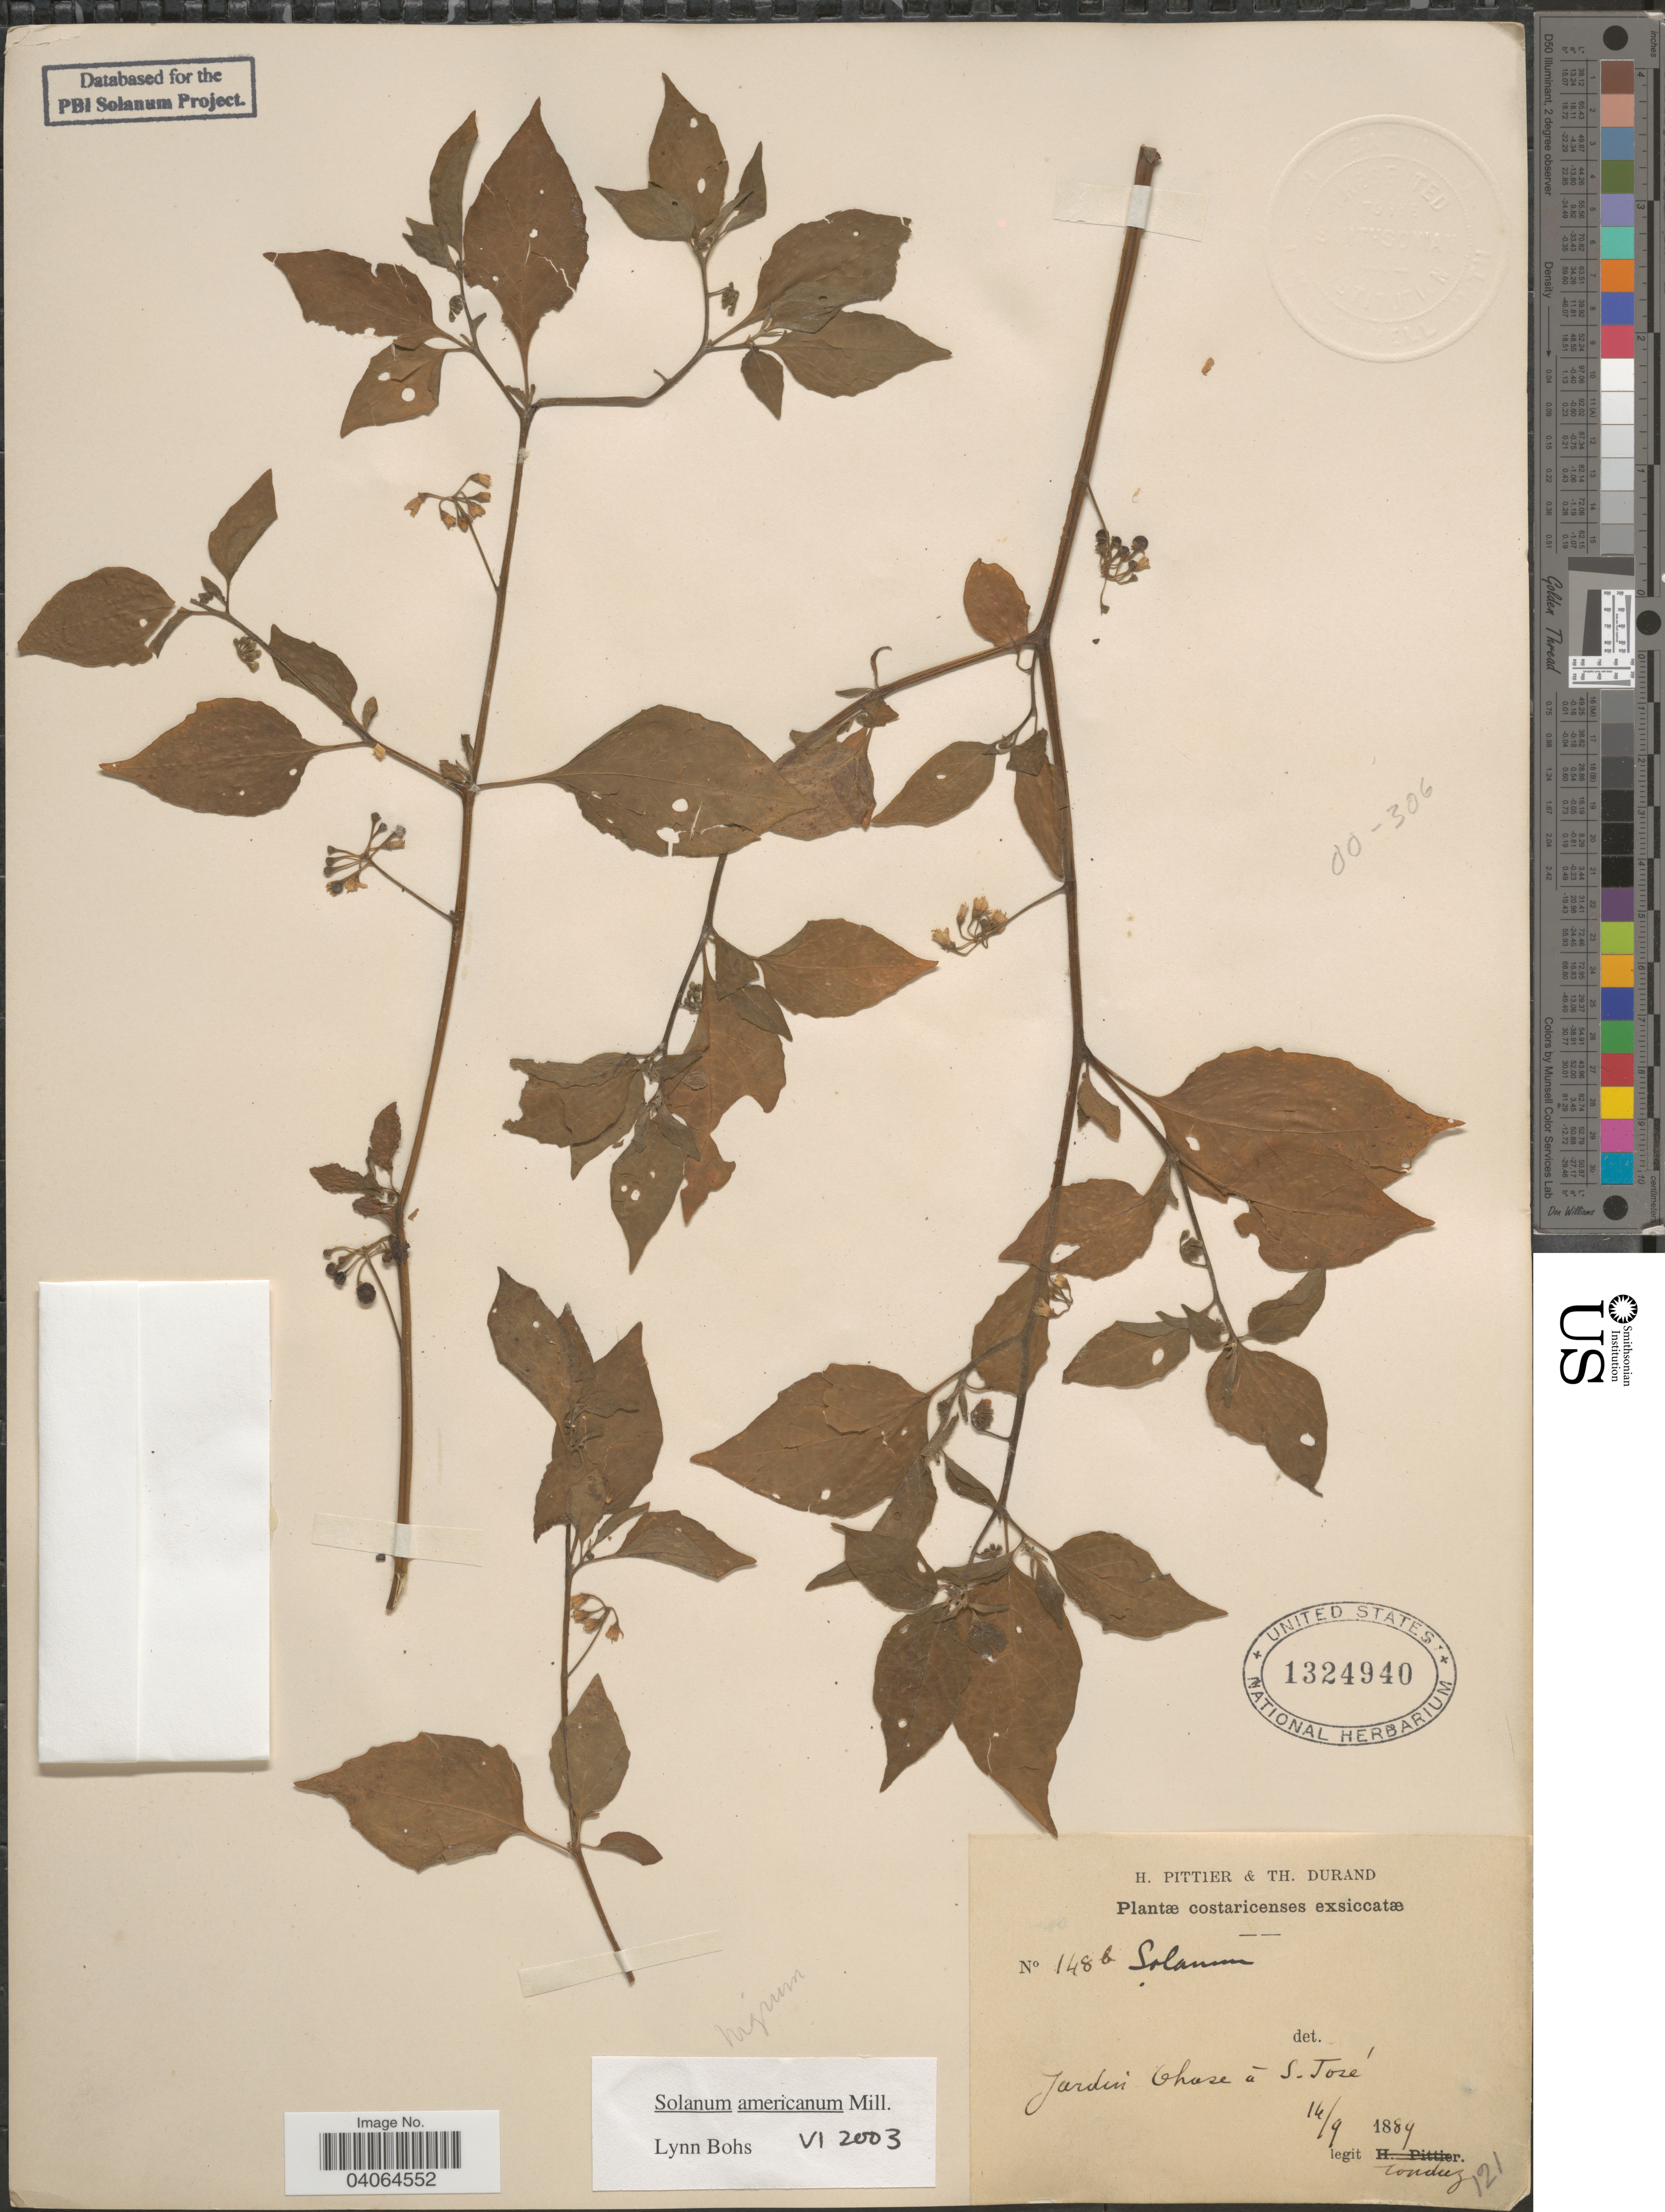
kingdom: Plantae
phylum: Tracheophyta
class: Magnoliopsida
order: Solanales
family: Solanaceae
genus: Solanum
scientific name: Solanum americanum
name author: Mill.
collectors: Tonduz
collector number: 148b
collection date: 1889-09-16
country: Costa Rica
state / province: San José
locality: Jardin Chase á S. José.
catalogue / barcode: US 1324940